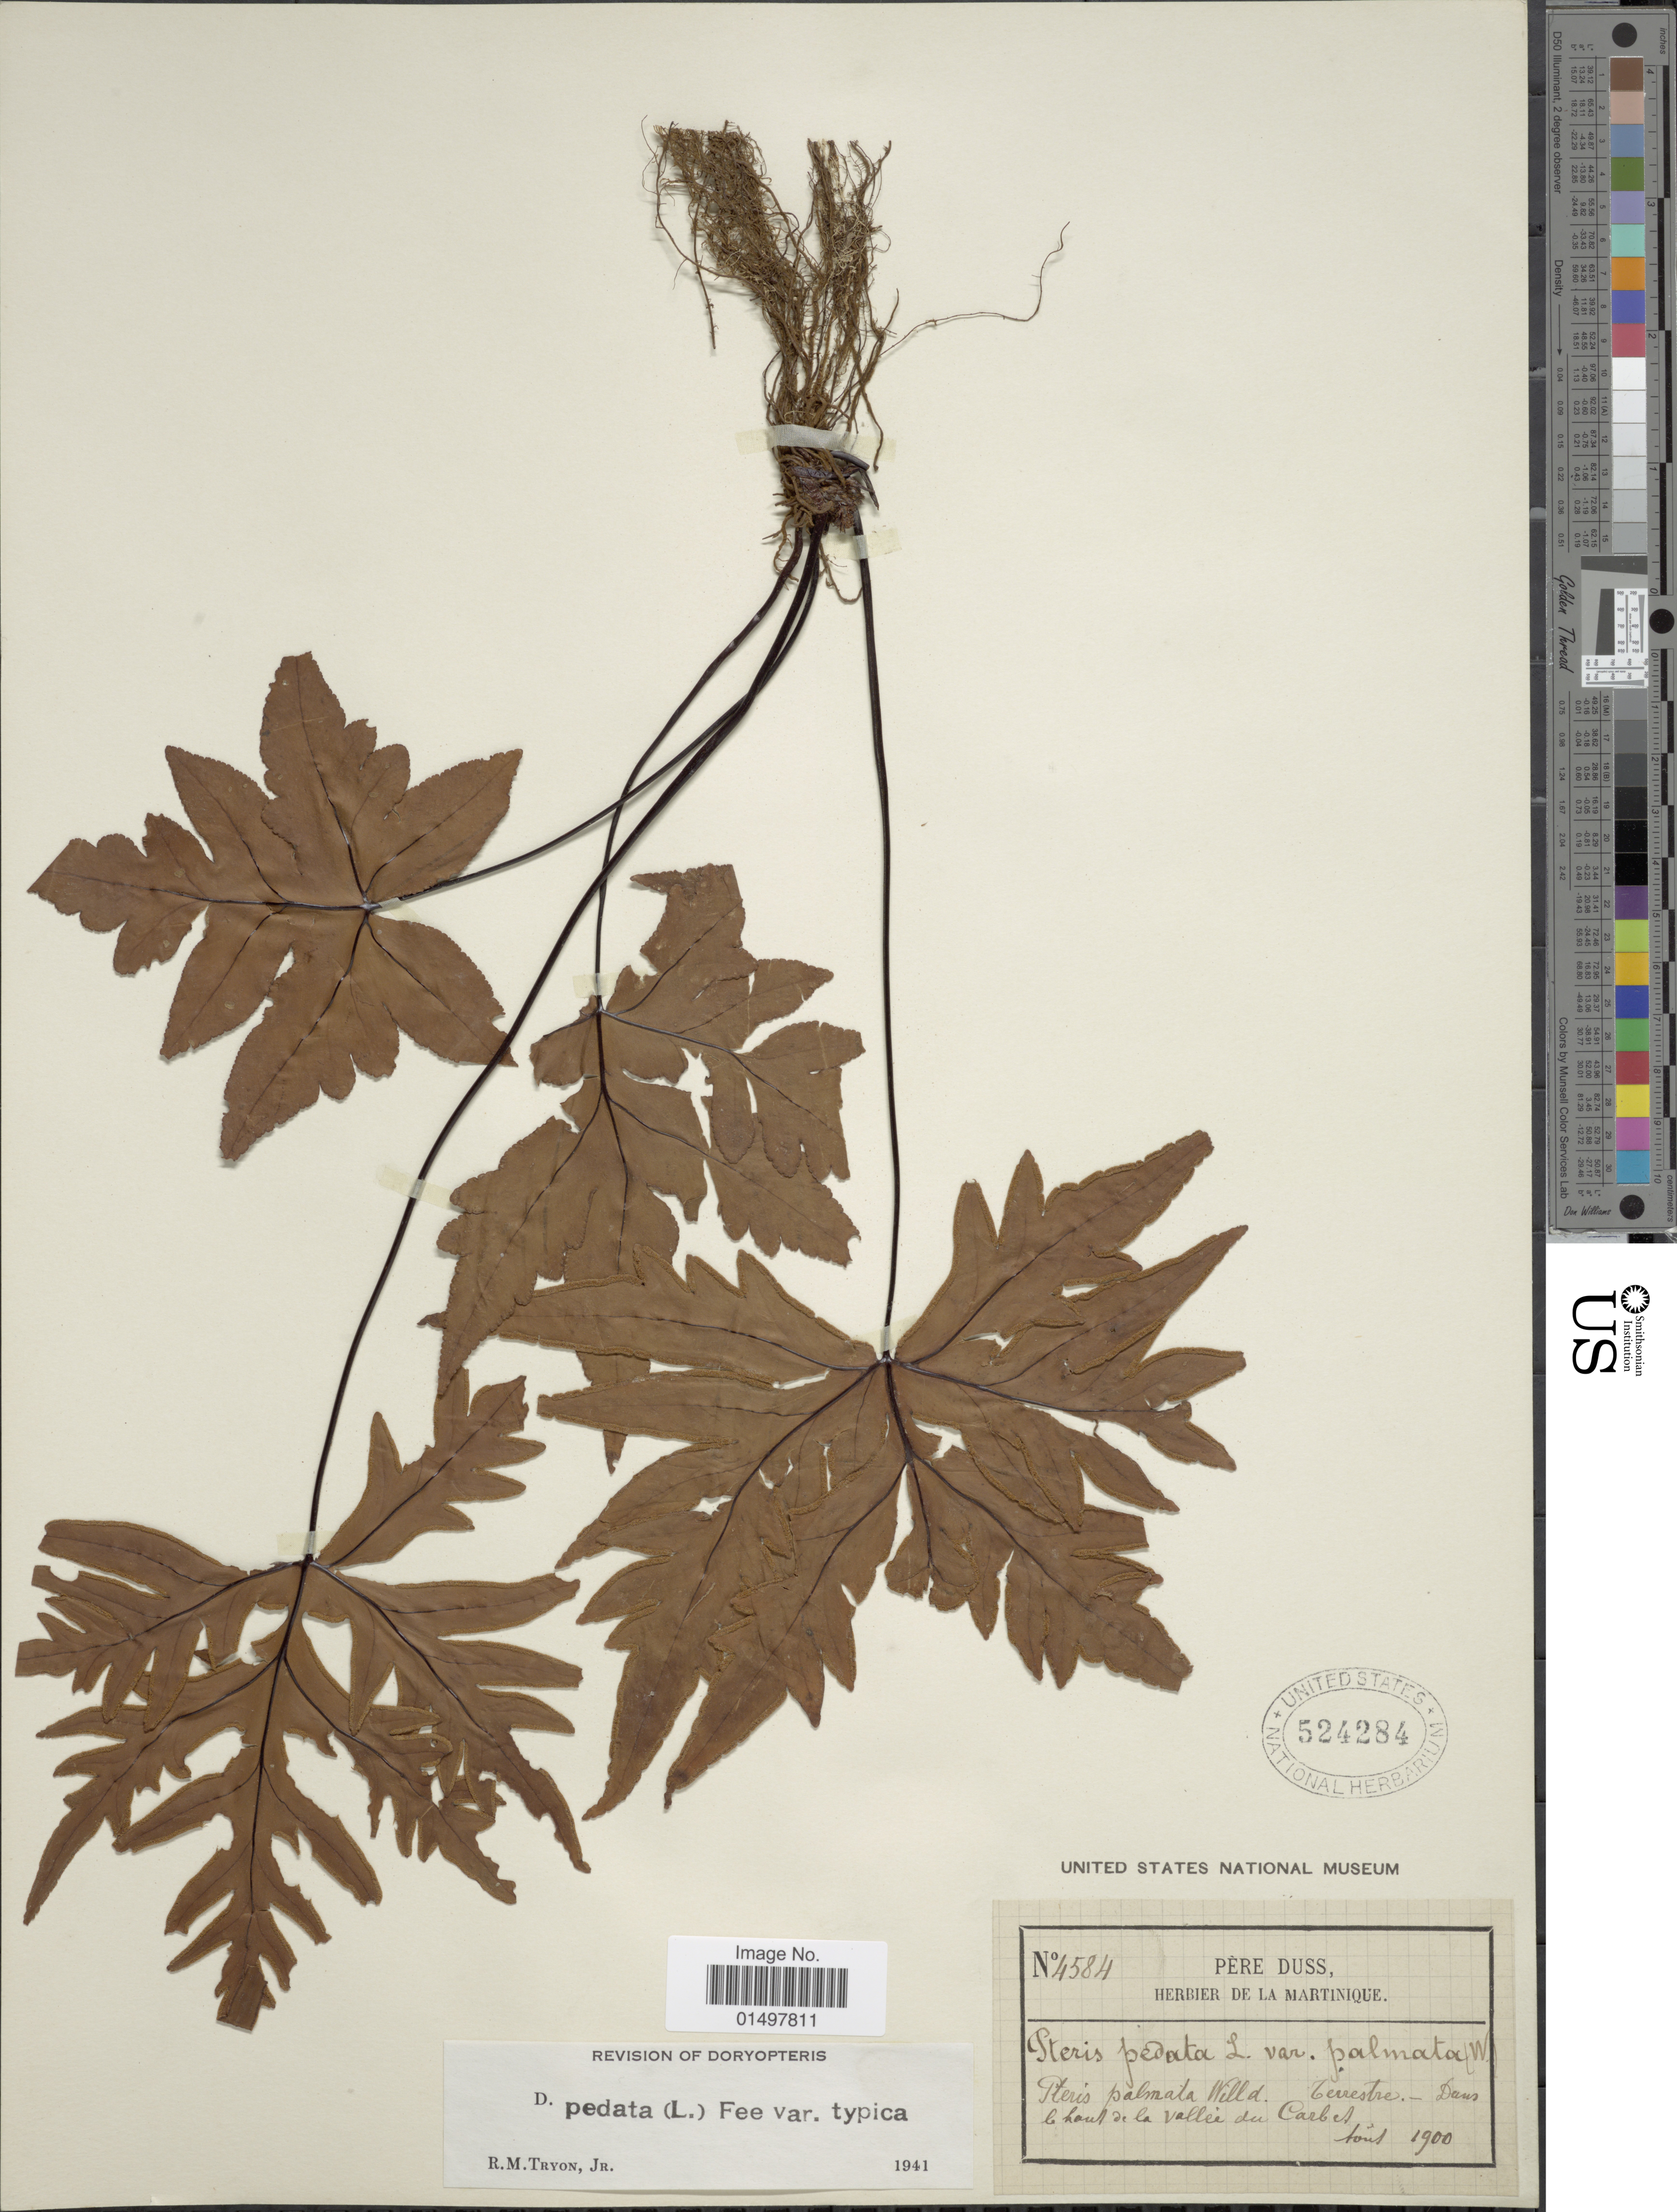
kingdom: Plantae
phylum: Tracheophyta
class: Polypodiopsida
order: Polypodiales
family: Pteridaceae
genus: Doryopteris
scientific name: Doryopteris pedata var. typica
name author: (L.) Fée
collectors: Père Duss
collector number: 4584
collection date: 1900-08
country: Martinique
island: Martinique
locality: Dans le haut de la vallee du Carbet.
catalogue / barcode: US 524284